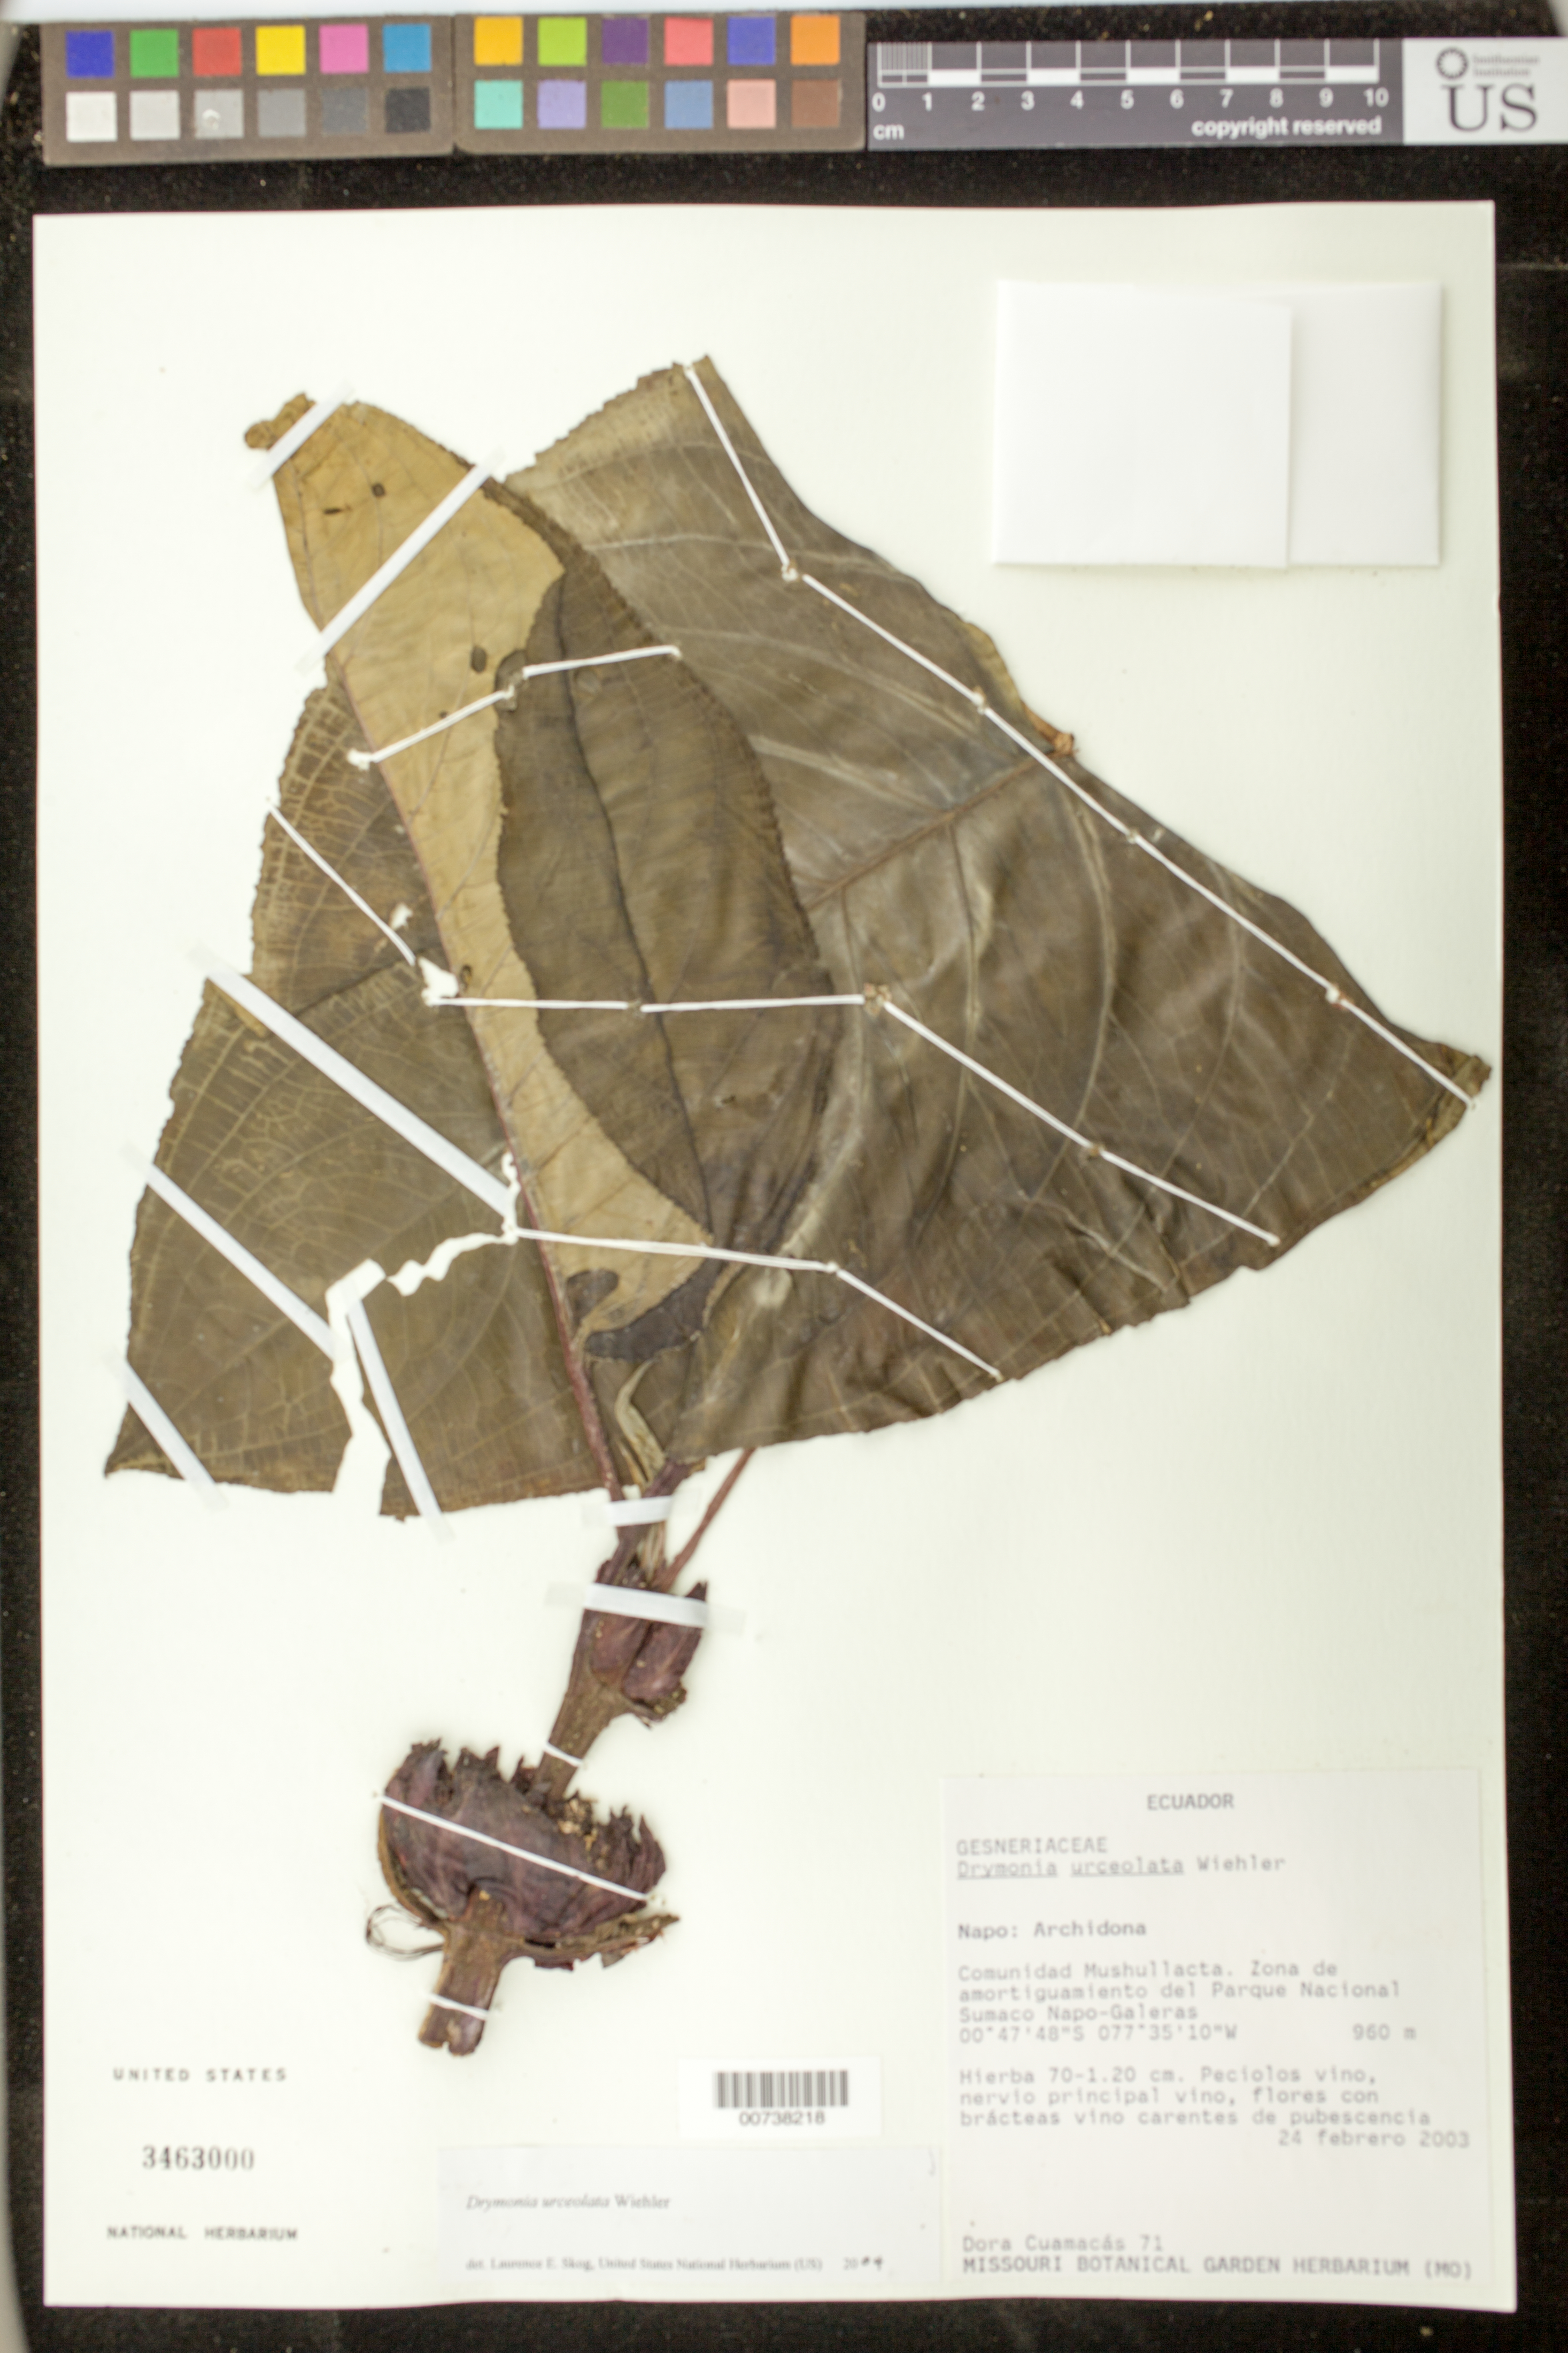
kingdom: Plantae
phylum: Tracheophyta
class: Magnoliopsida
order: Lamiales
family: Gesneriaceae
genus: Drymonia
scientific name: Drymonia urceolata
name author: Wiehler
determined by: Skog, Laurence E.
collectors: D. Cuamacás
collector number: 71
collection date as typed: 24 Feb 2003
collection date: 2003-02-24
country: Ecuador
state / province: Napo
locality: Archidona. Comunidad Mushullacta. Zona de amortiguamiento del Parque Nacional Sumaco Napo-Galeras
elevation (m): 960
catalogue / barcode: US 3463000